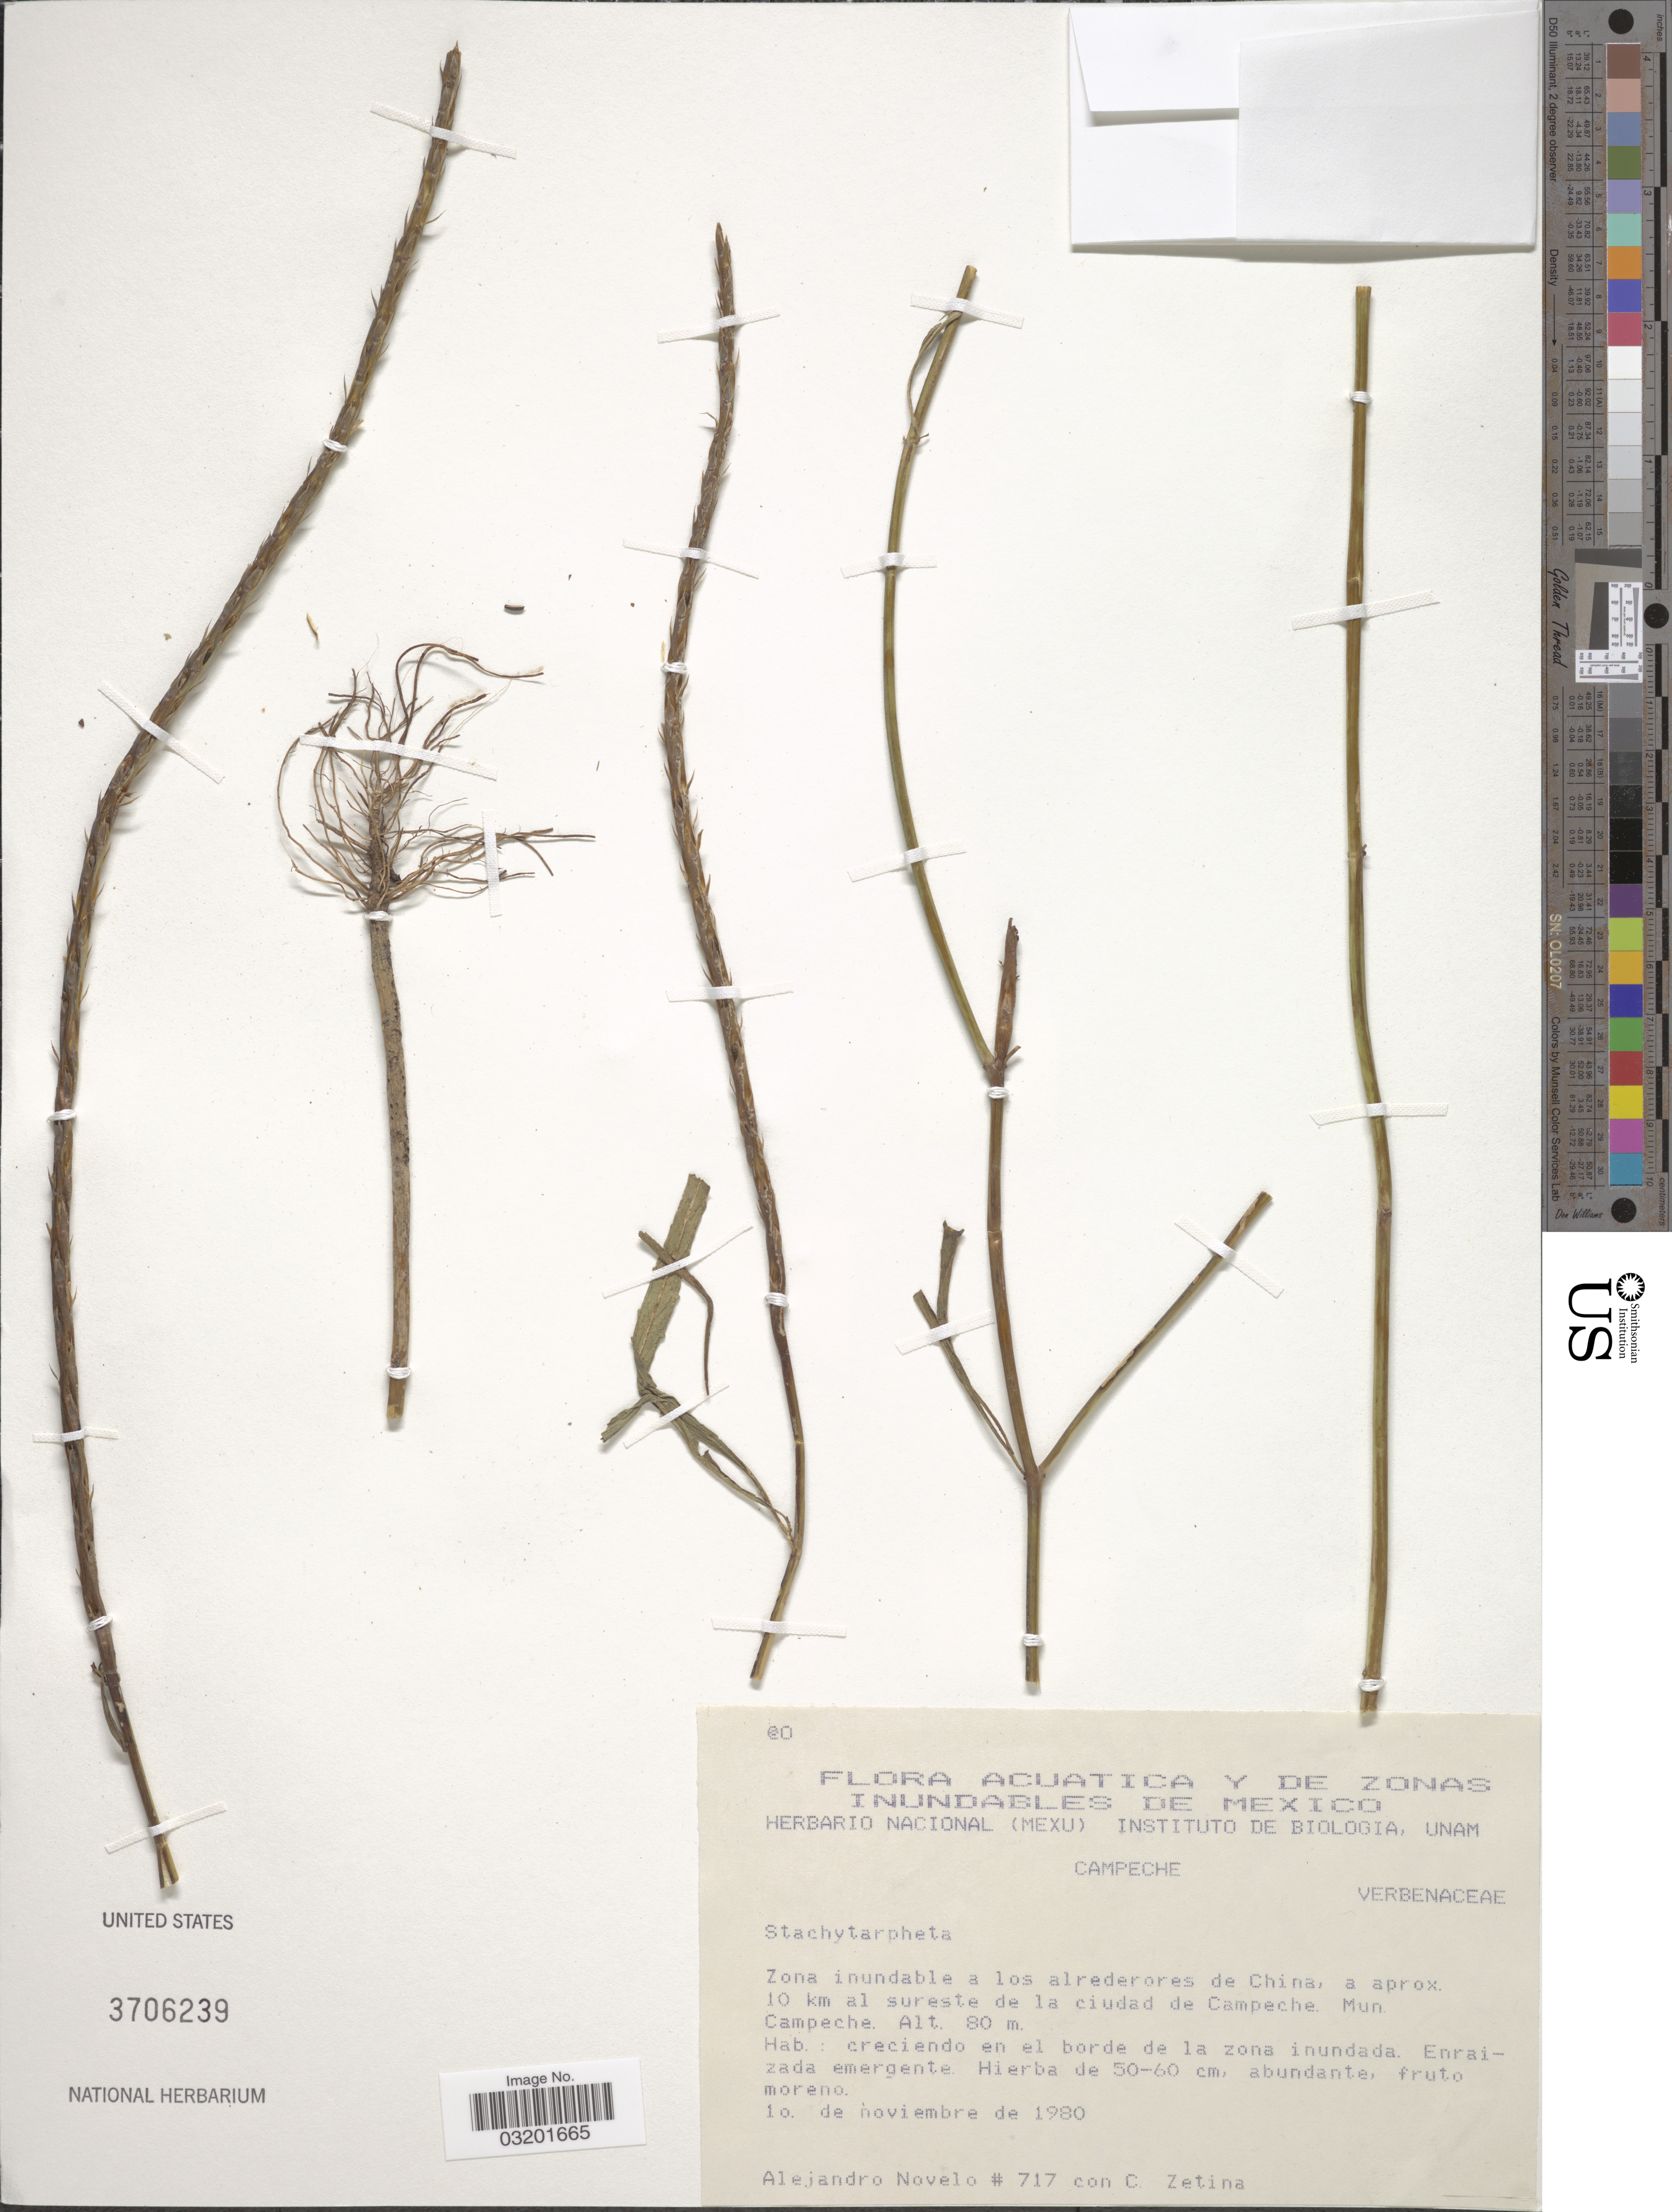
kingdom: Plantae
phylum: Tracheophyta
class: Magnoliopsida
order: Lamiales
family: Verbenaceae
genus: Stachytarpheta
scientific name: Stachytarpheta sp.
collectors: A. Novelo & C. Zetina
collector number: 717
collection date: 1980-11-10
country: Mexico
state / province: Campeche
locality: Zona inundable a los alrederores de China, a aprox 10 km al sureste de la ciudad de Campeche. Mun. Campeche.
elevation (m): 80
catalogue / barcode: US 3706239